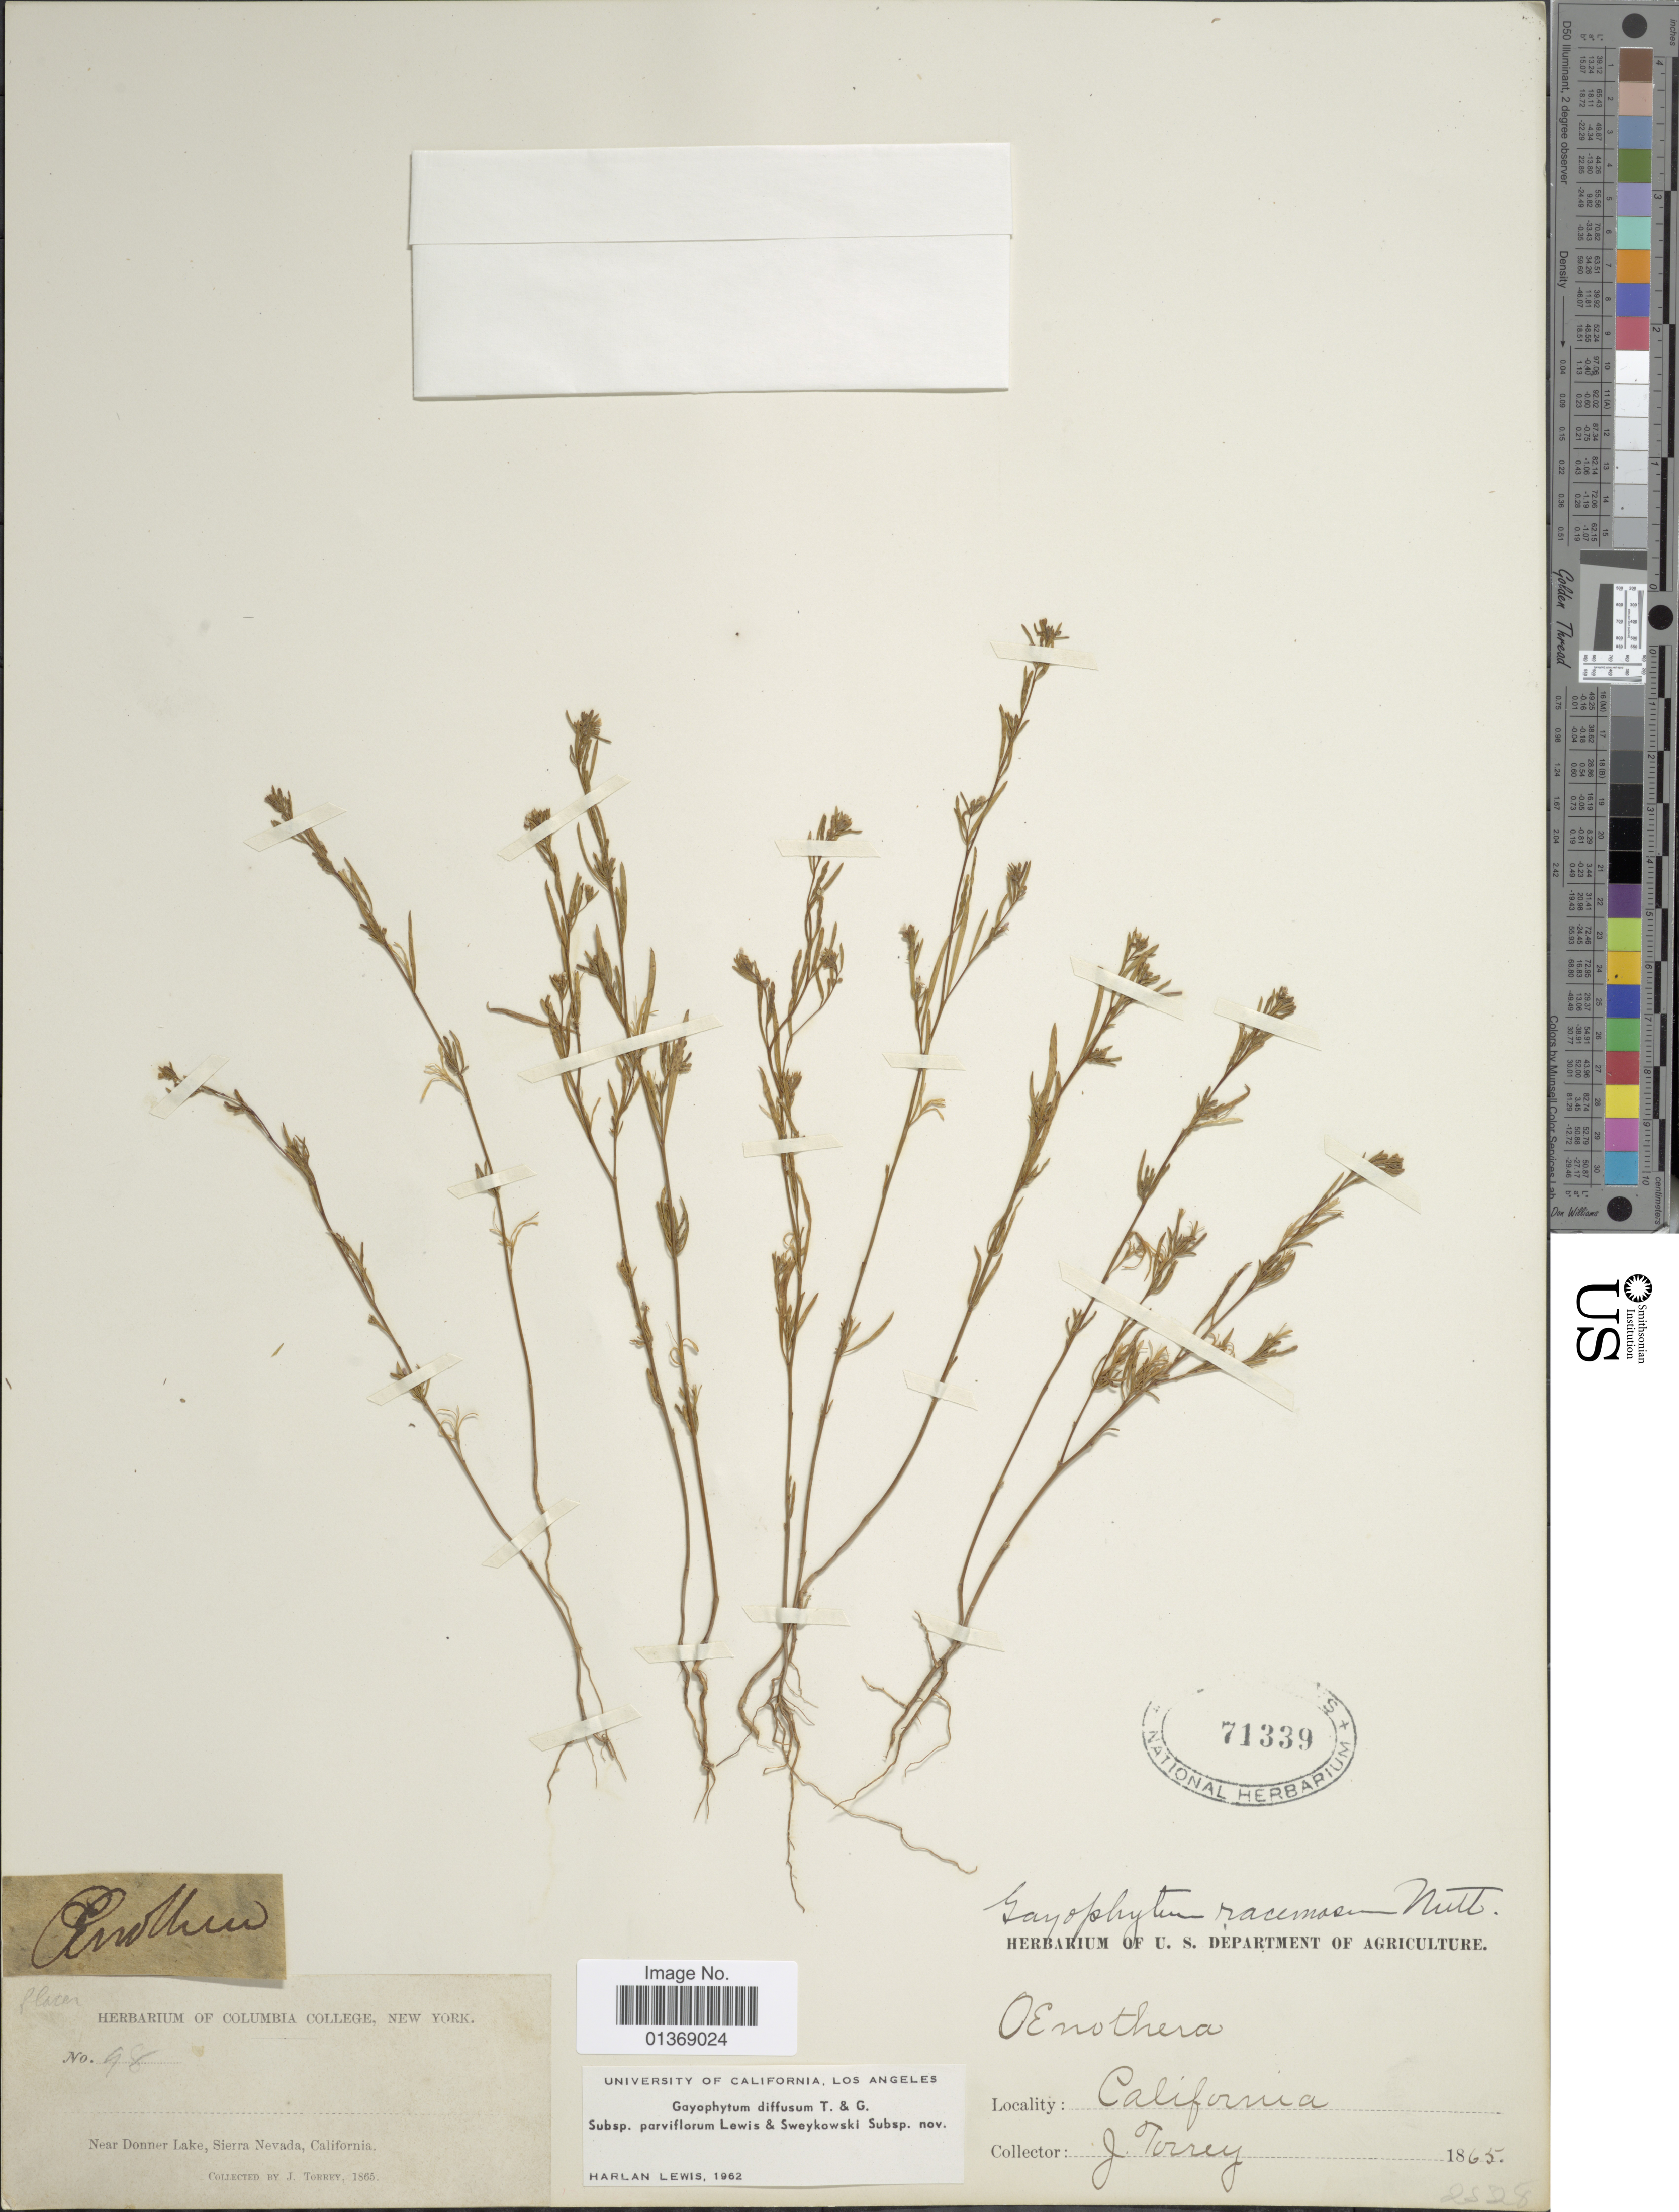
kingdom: Plantae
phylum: Tracheophyta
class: Magnoliopsida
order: Myrtales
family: Onagraceae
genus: Gayophytum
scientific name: Gayophytum diffusum subsp. parviflorum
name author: F. H. Lewis & Szweyk.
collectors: J. Torrey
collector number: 98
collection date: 1865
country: United States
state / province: California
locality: Near Donner Lake, Sierra Nevada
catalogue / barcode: US 71339